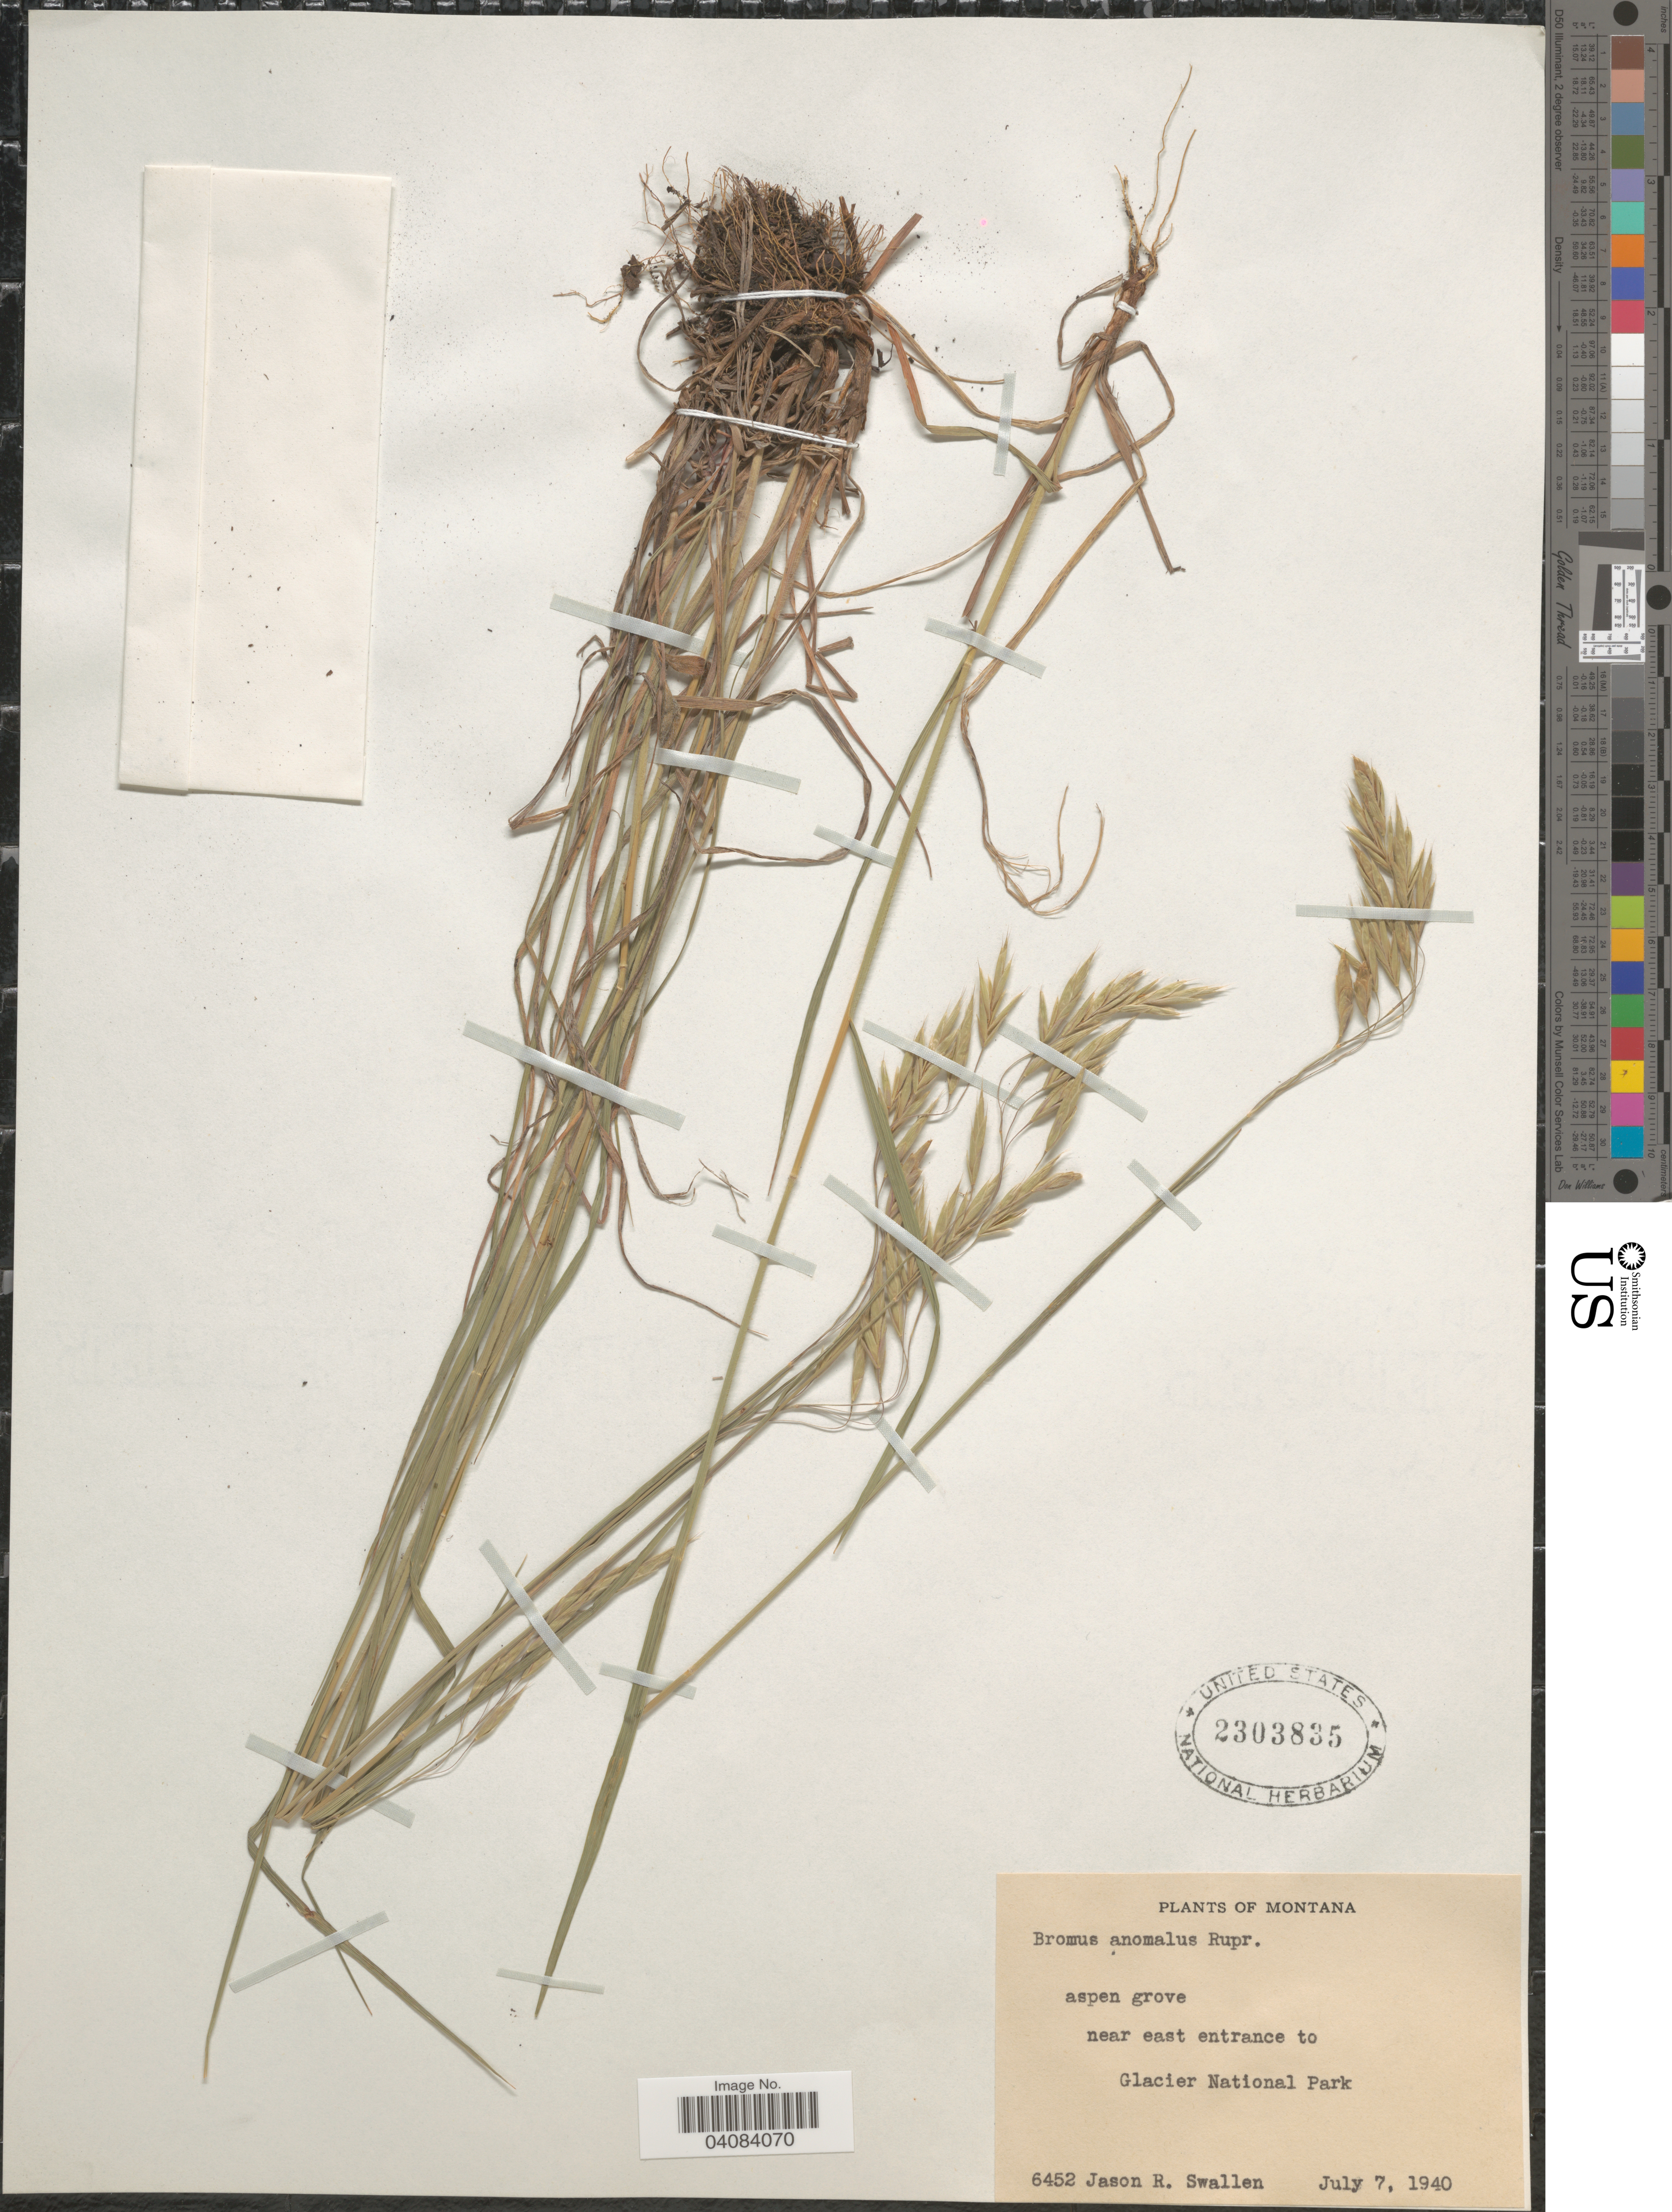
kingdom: Plantae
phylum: Tracheophyta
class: Liliopsida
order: Poales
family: Poaceae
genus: Bromus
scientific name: Bromus porteri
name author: (J.M. Coult.) Nash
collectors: J. R. Swallen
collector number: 6452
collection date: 1940-07-07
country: United States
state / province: Montana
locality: Aspen grove near east entrance to Glacier National Park.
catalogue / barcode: US 2303835